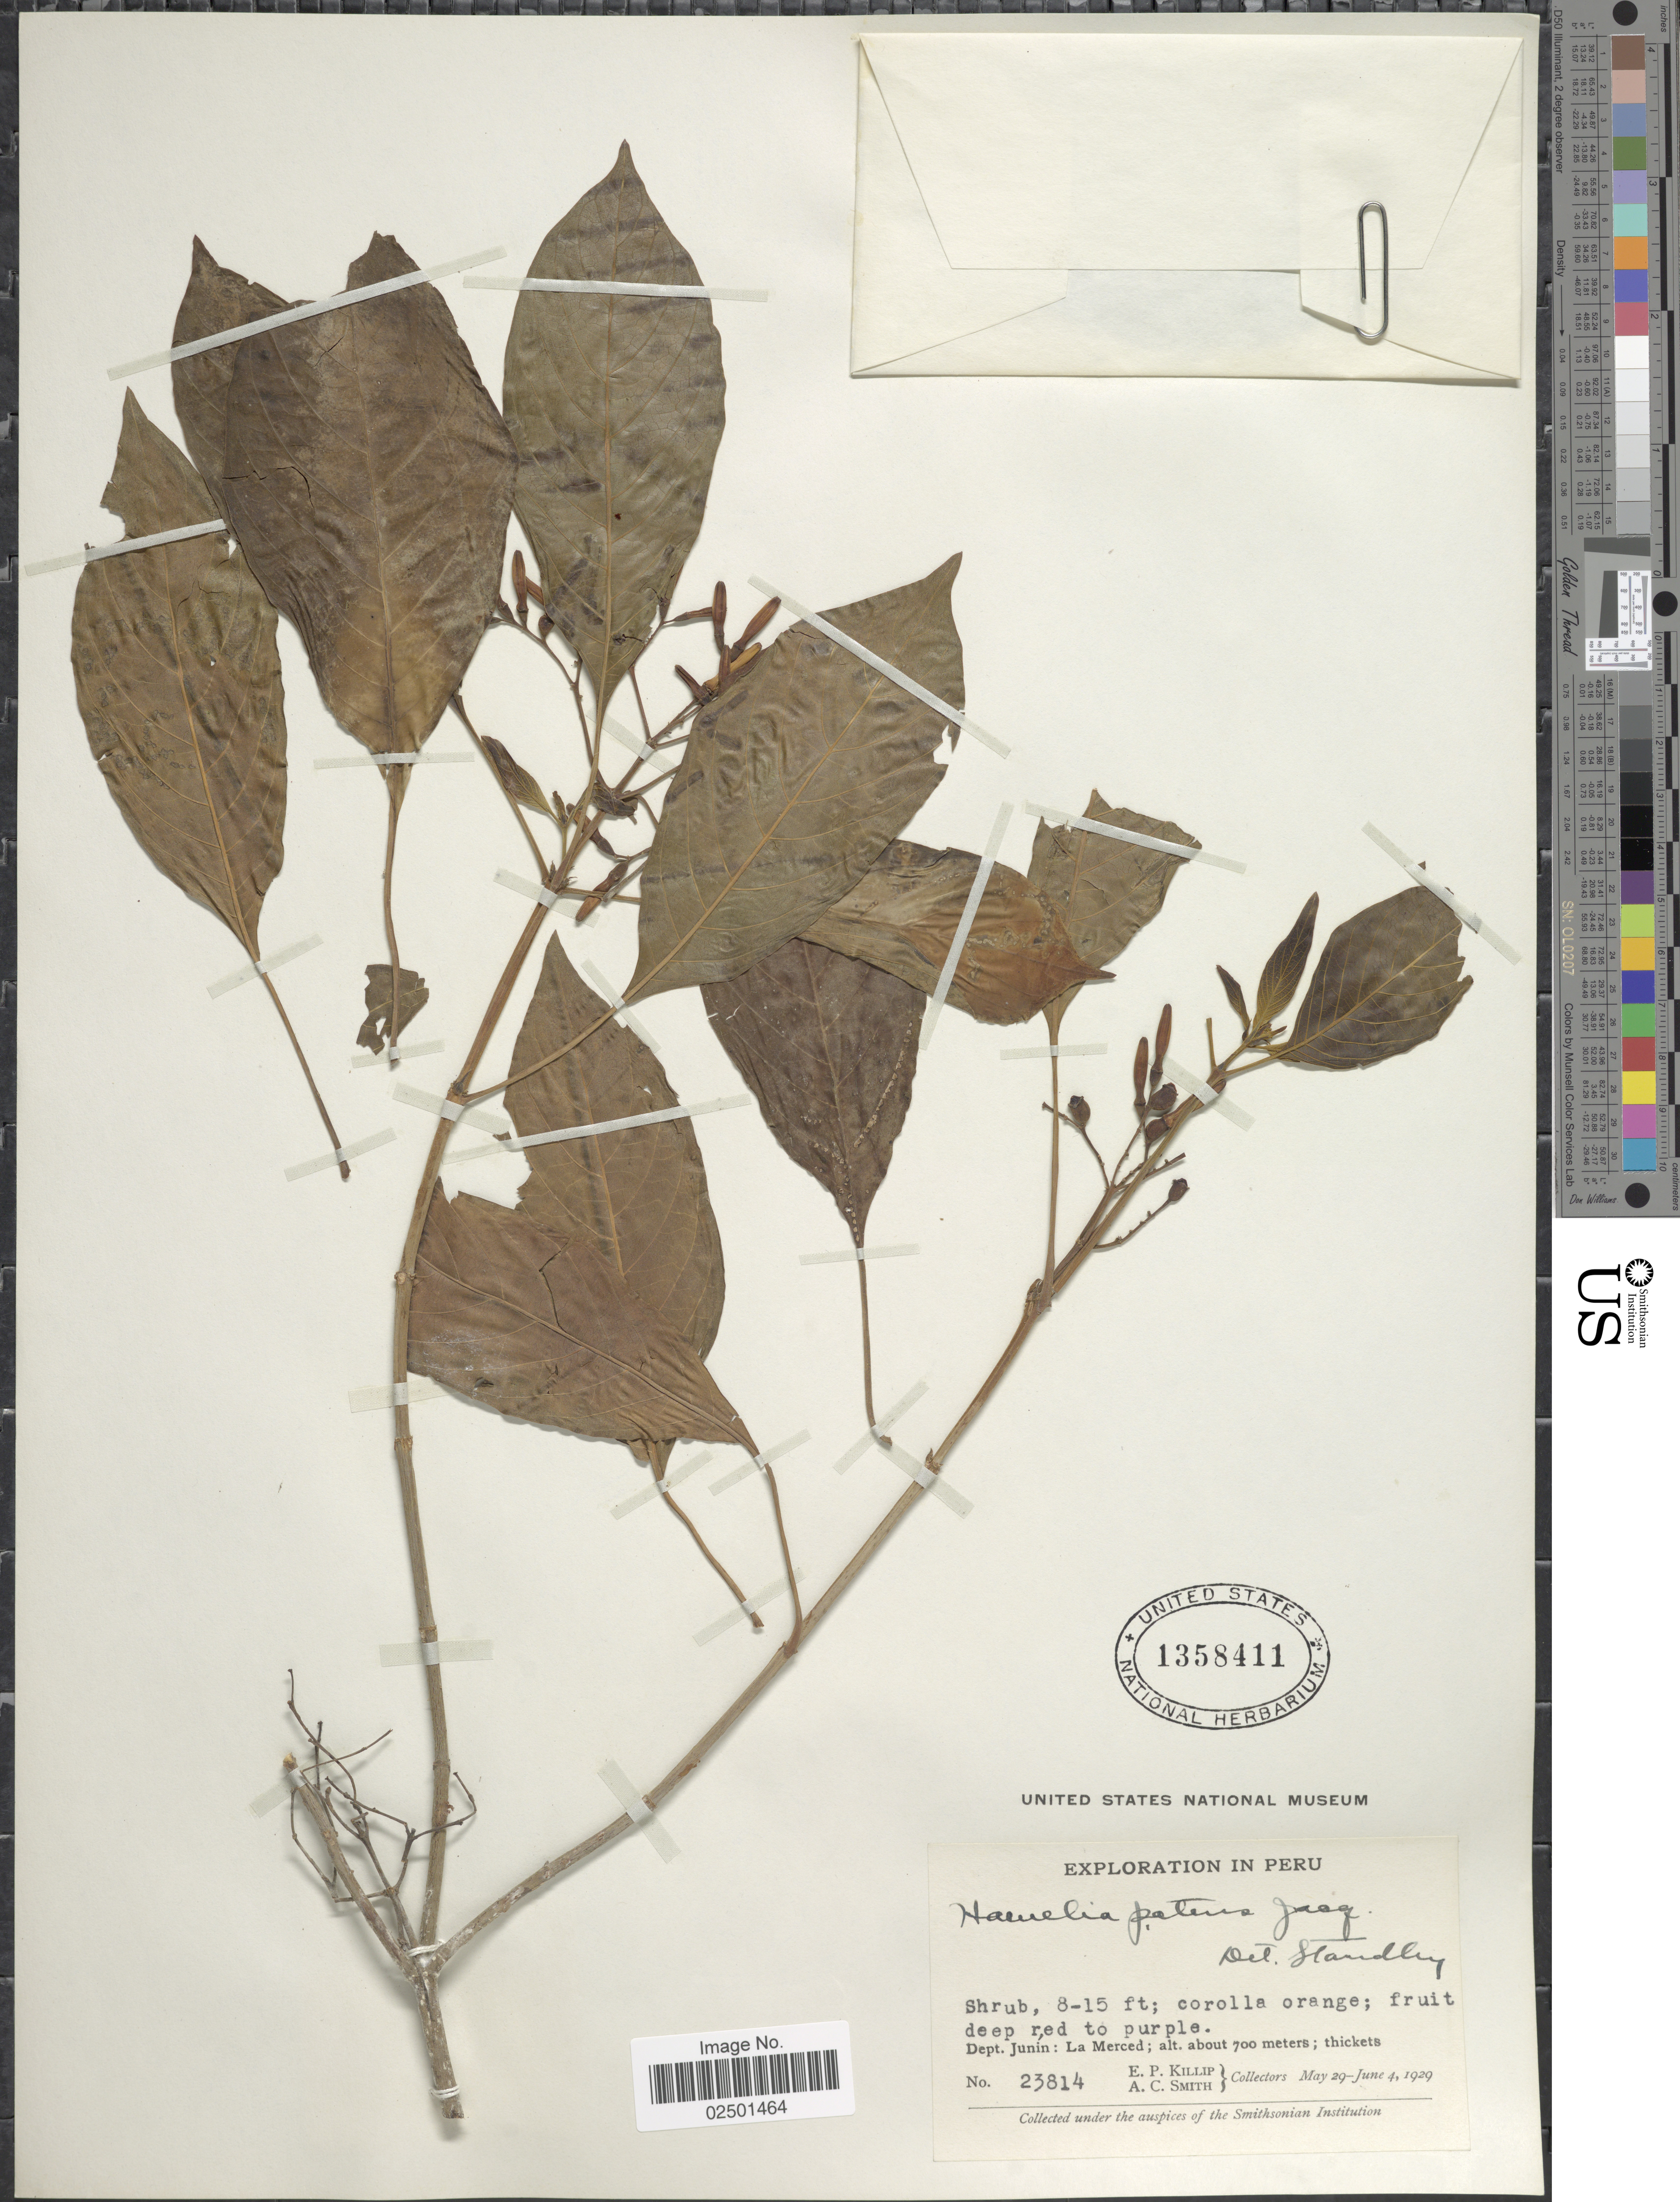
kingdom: Plantae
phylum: Tracheophyta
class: Magnoliopsida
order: Gentianales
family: Rubiaceae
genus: Hamelia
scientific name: Hamelia patens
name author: Jacq.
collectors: E. P. Killip & A. C. Smith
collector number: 23814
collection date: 1929-05-29/1929-06-04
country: Peru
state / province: Junín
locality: Dept. Junín: La Merced.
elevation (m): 700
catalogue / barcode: US 1358411